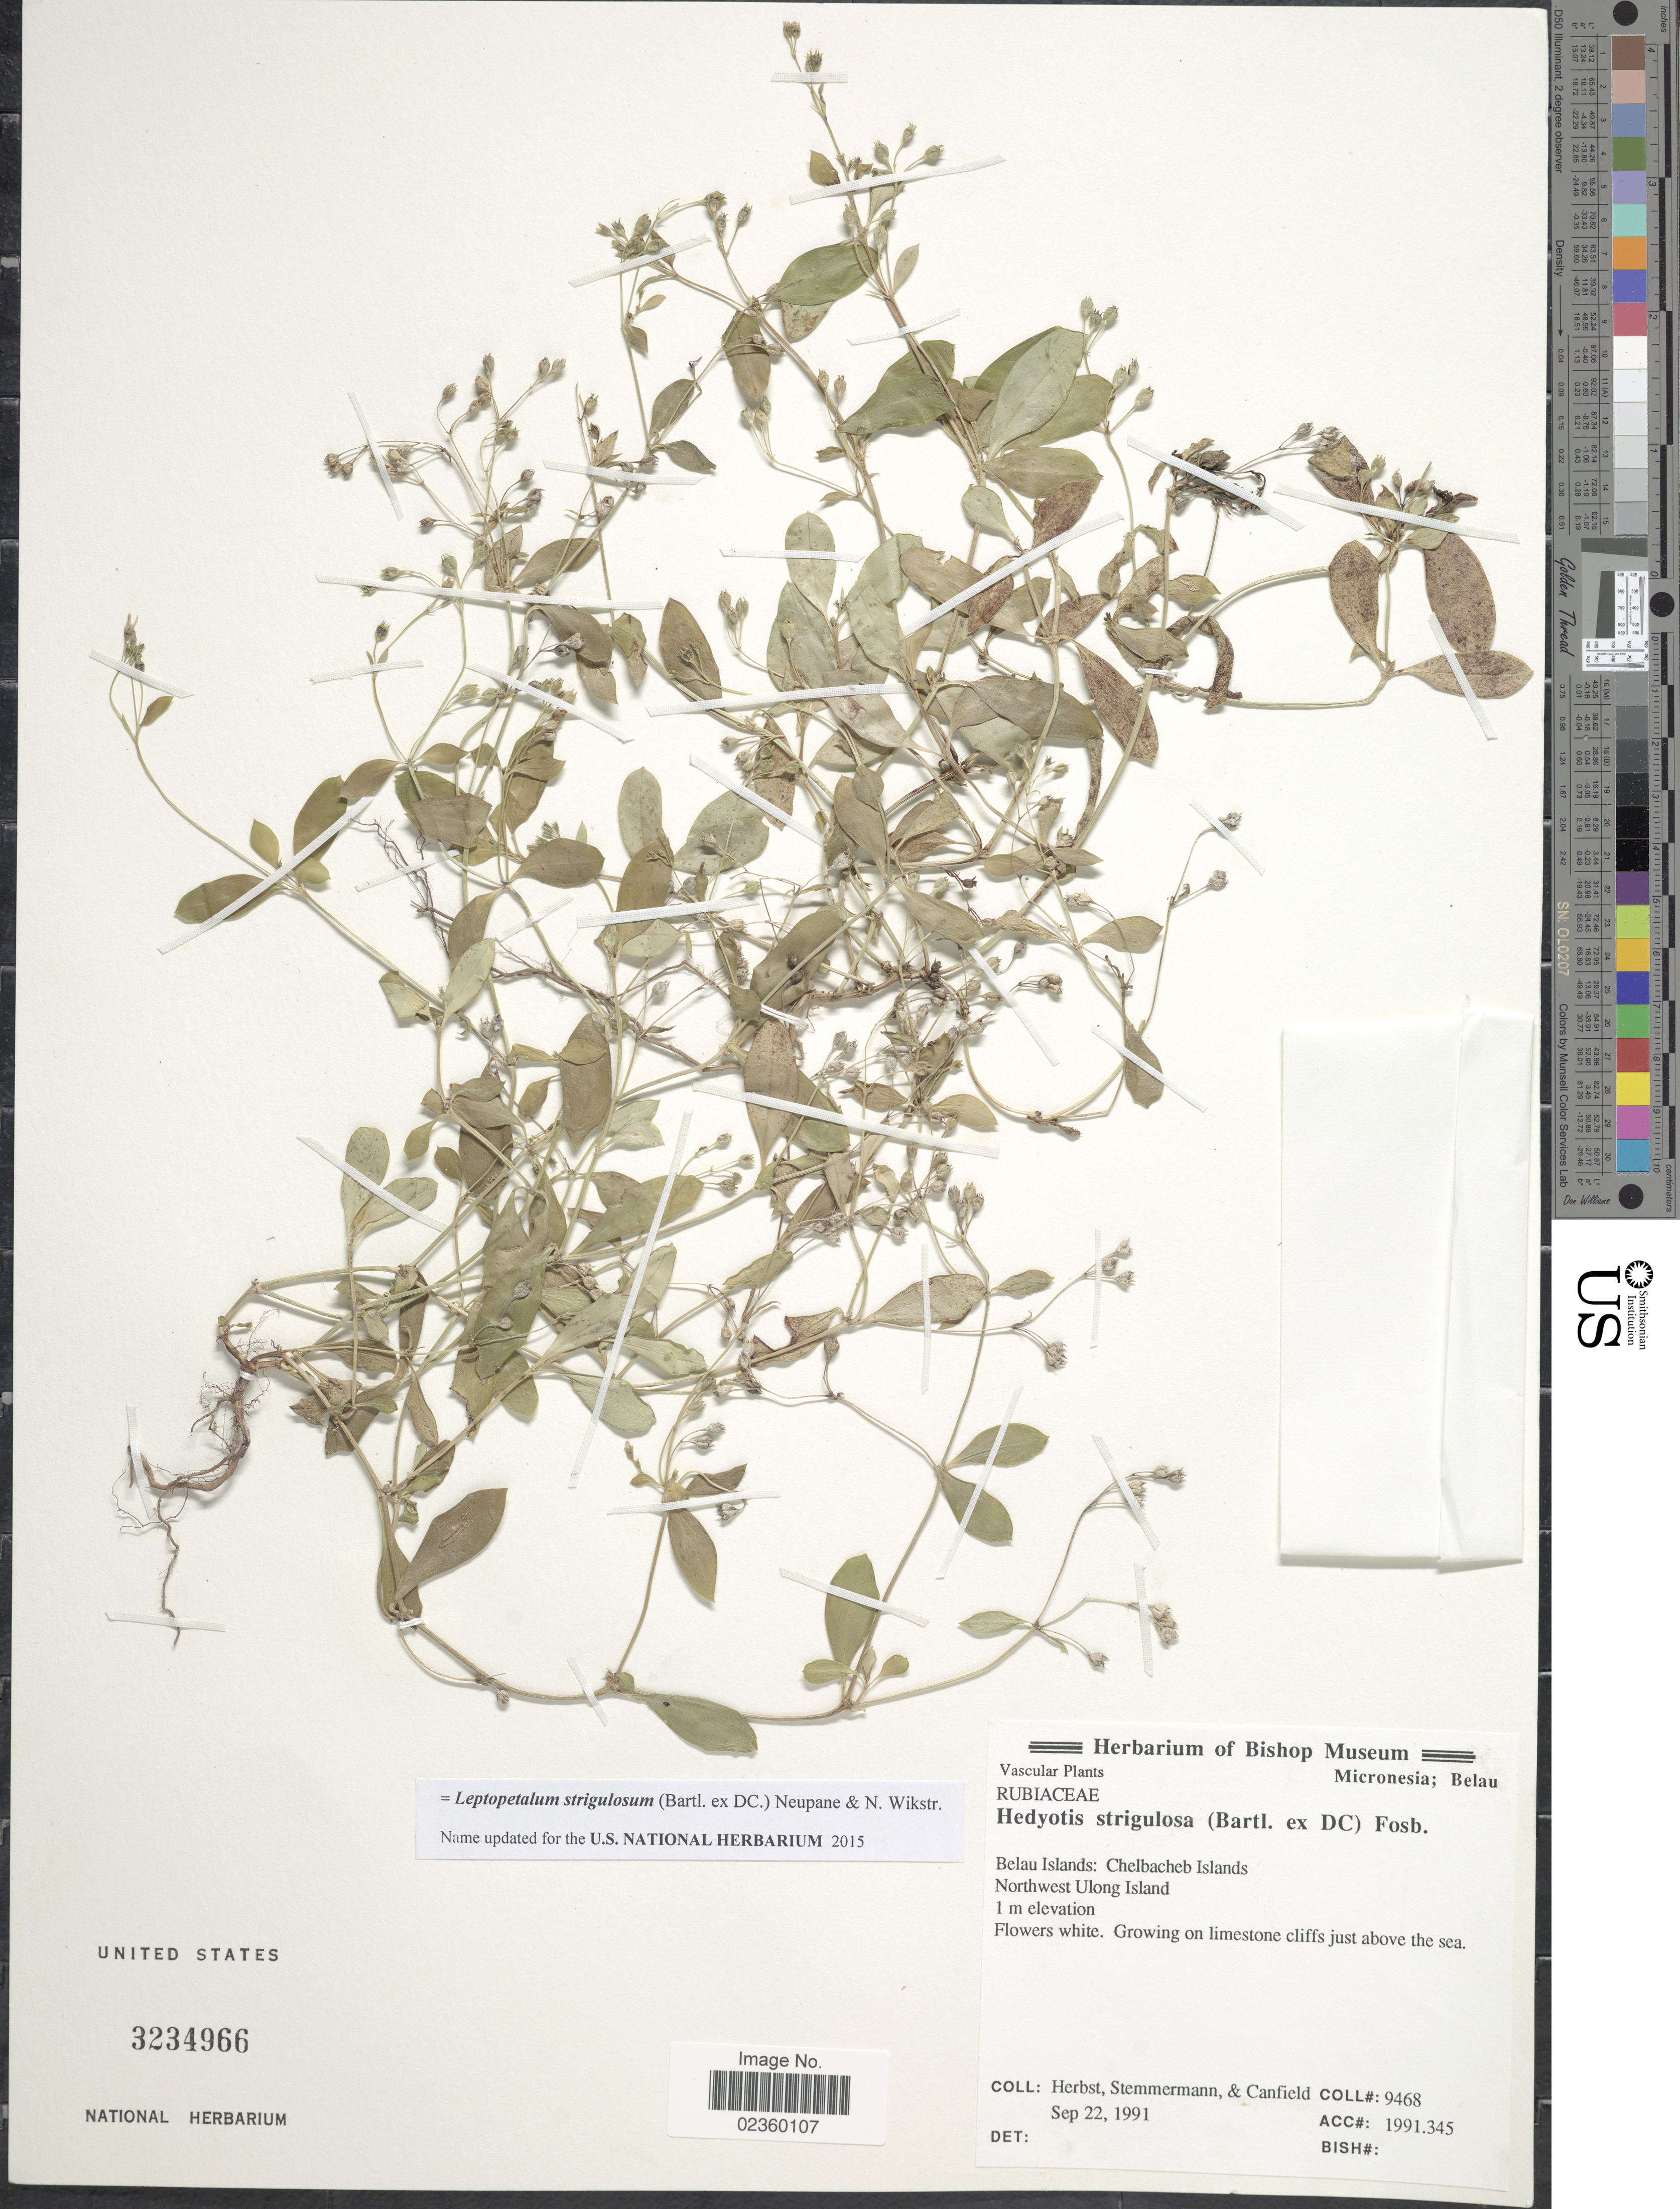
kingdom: Plantae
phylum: Tracheophyta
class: Magnoliopsida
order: Gentianales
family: Rubiaceae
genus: Leptopetalum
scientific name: Leptopetalum strigulosum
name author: (Bartl. ex DC.) Neupane & N. Wikstr.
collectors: -. Herbst, -. Stemmermann & -. Canfield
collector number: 9468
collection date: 1991-09-22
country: Palau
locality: Belau Islands: Chelbacheb Islands, Northwest Ulong Island. Growing on limestone cliffs just above the sea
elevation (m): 1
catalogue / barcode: US 3234966